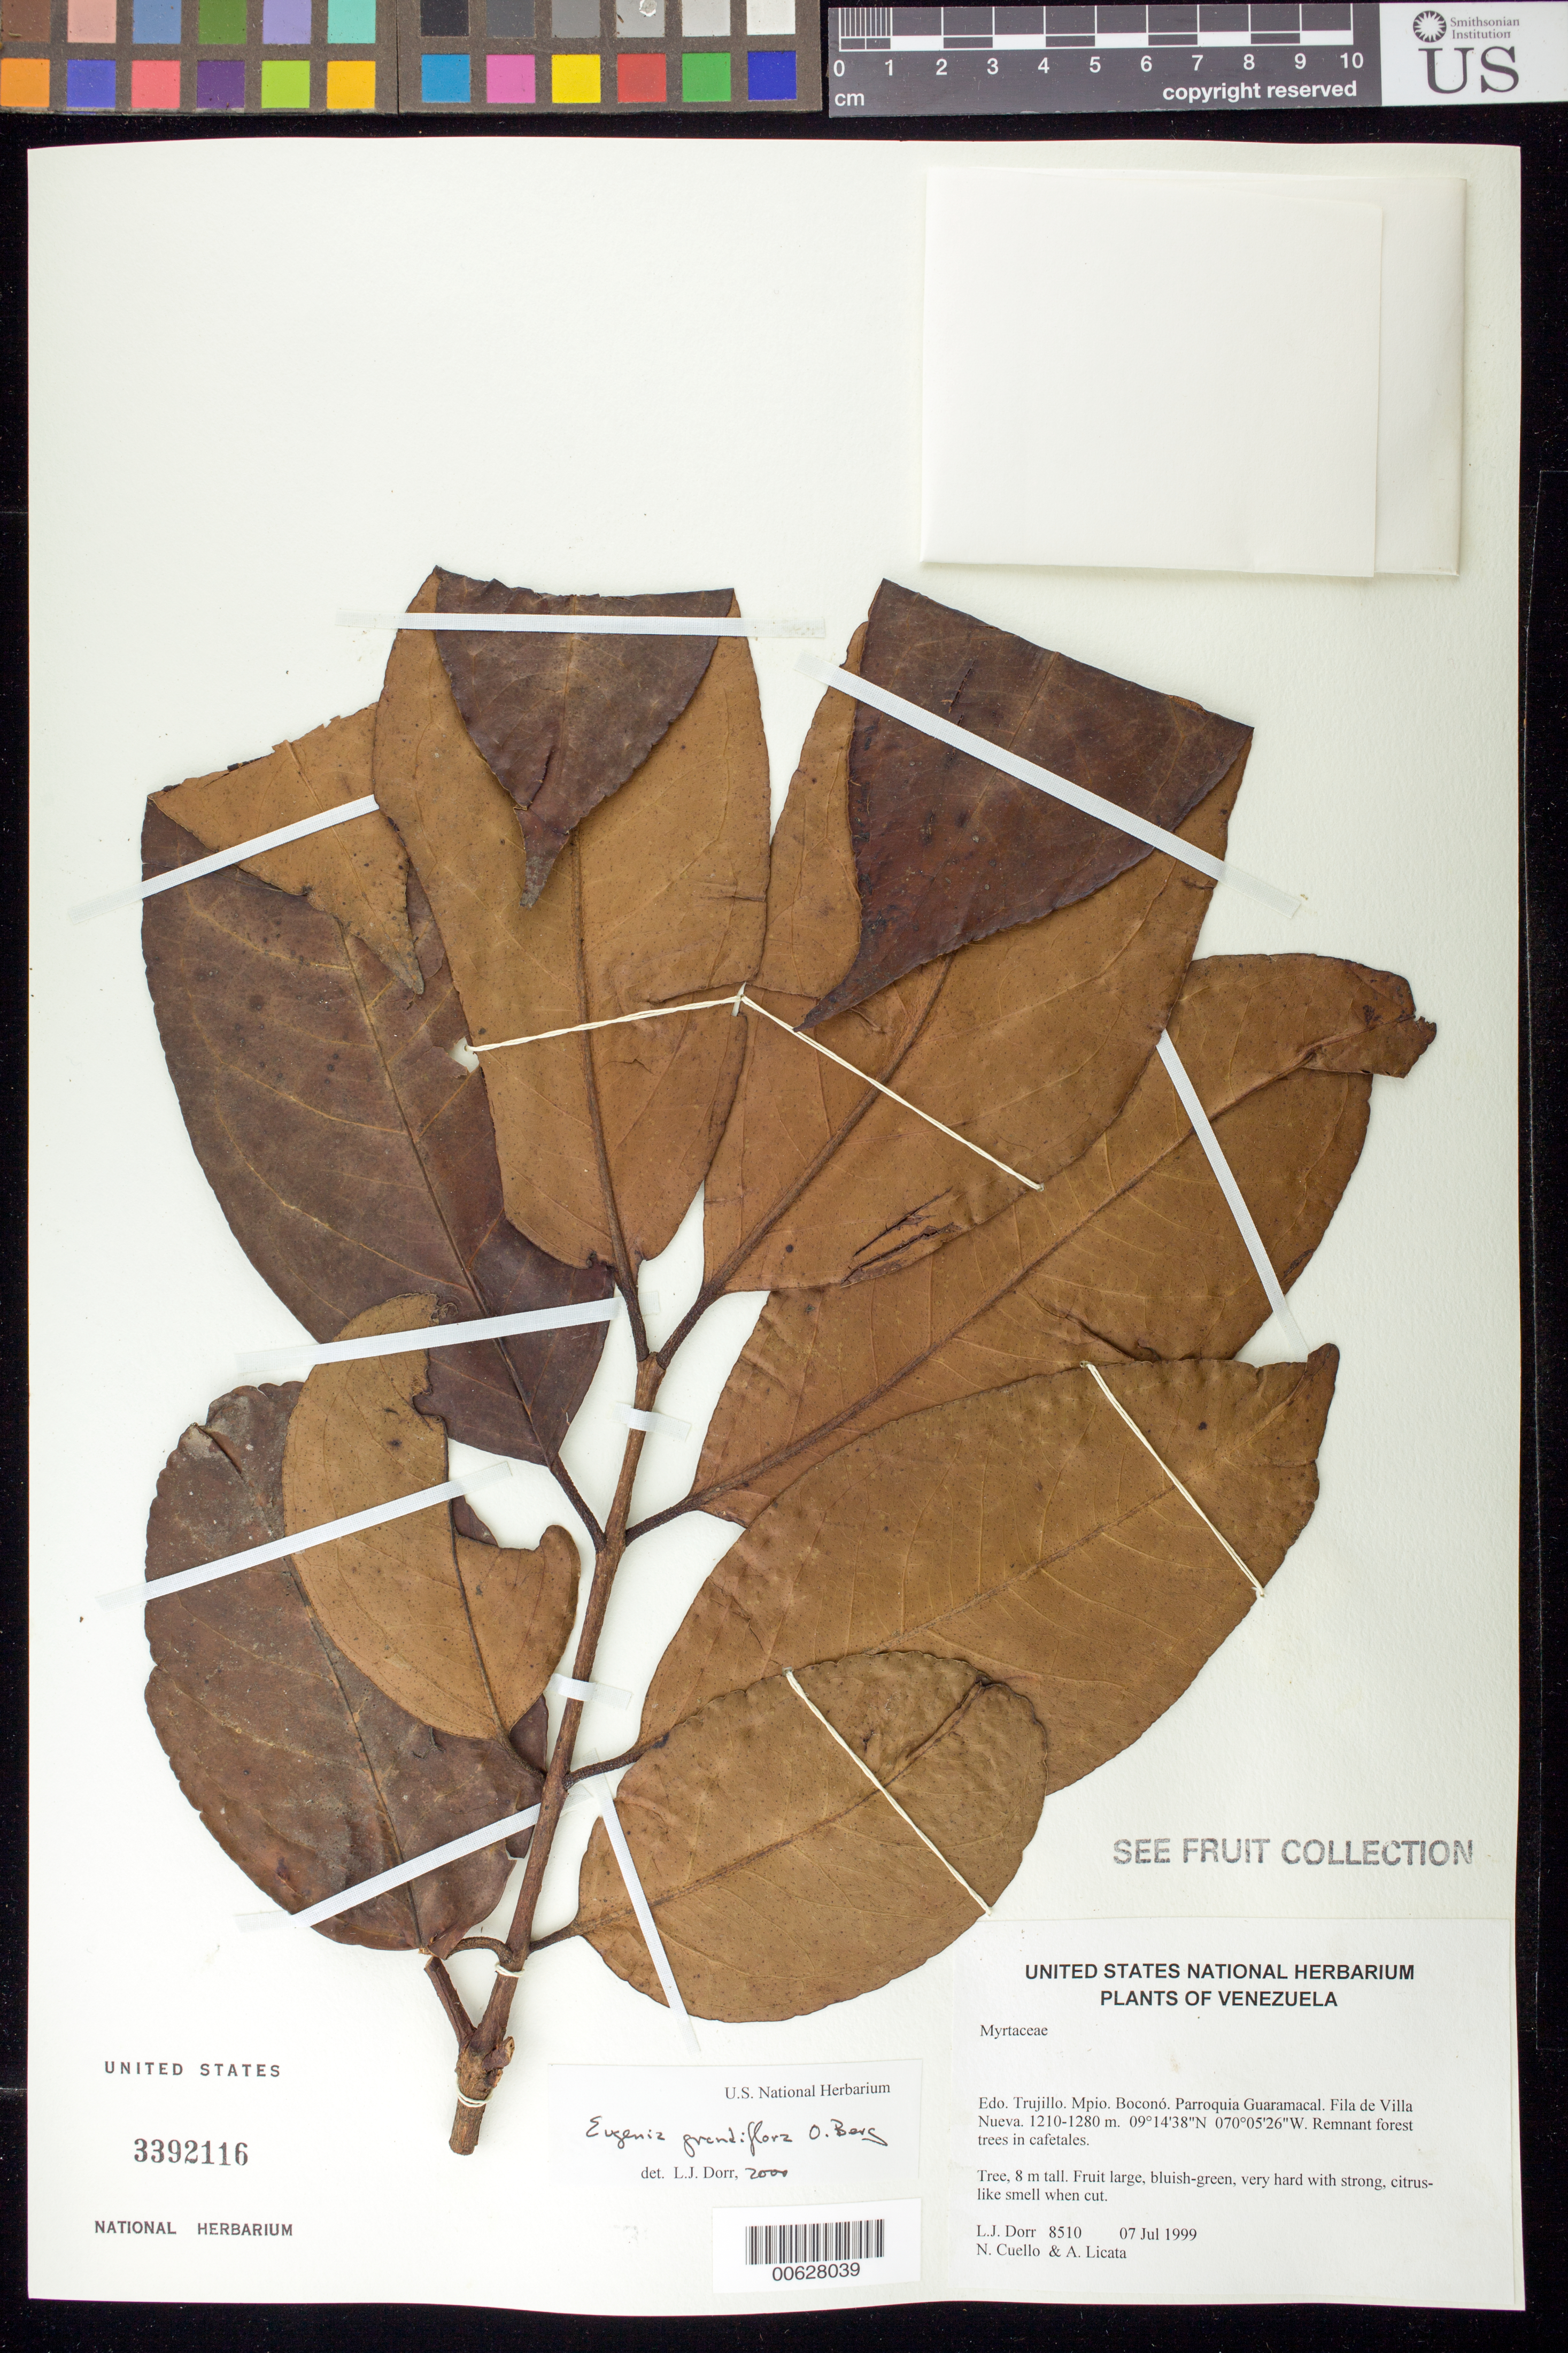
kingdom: Plantae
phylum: Tracheophyta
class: Magnoliopsida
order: Myrtales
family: Myrtaceae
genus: Eugenia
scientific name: Eugenia grandiflora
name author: O. Berg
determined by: Dorr, L. J., (BOT), Smithsonian Institution - National Museum of Natural History (UNITED STATES)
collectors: L. J. Dorr, N. L. Cuello & A. Licata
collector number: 8510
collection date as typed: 07 Jul 1999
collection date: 1999-07-07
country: Venezuela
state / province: Trujillo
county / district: Boconó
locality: Parroquia Guaramacal. Fila de Villa Nueva.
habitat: Remnant forest trees in cafetales.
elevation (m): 1210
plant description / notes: F, K, MO, NY, US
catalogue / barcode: US 3392116